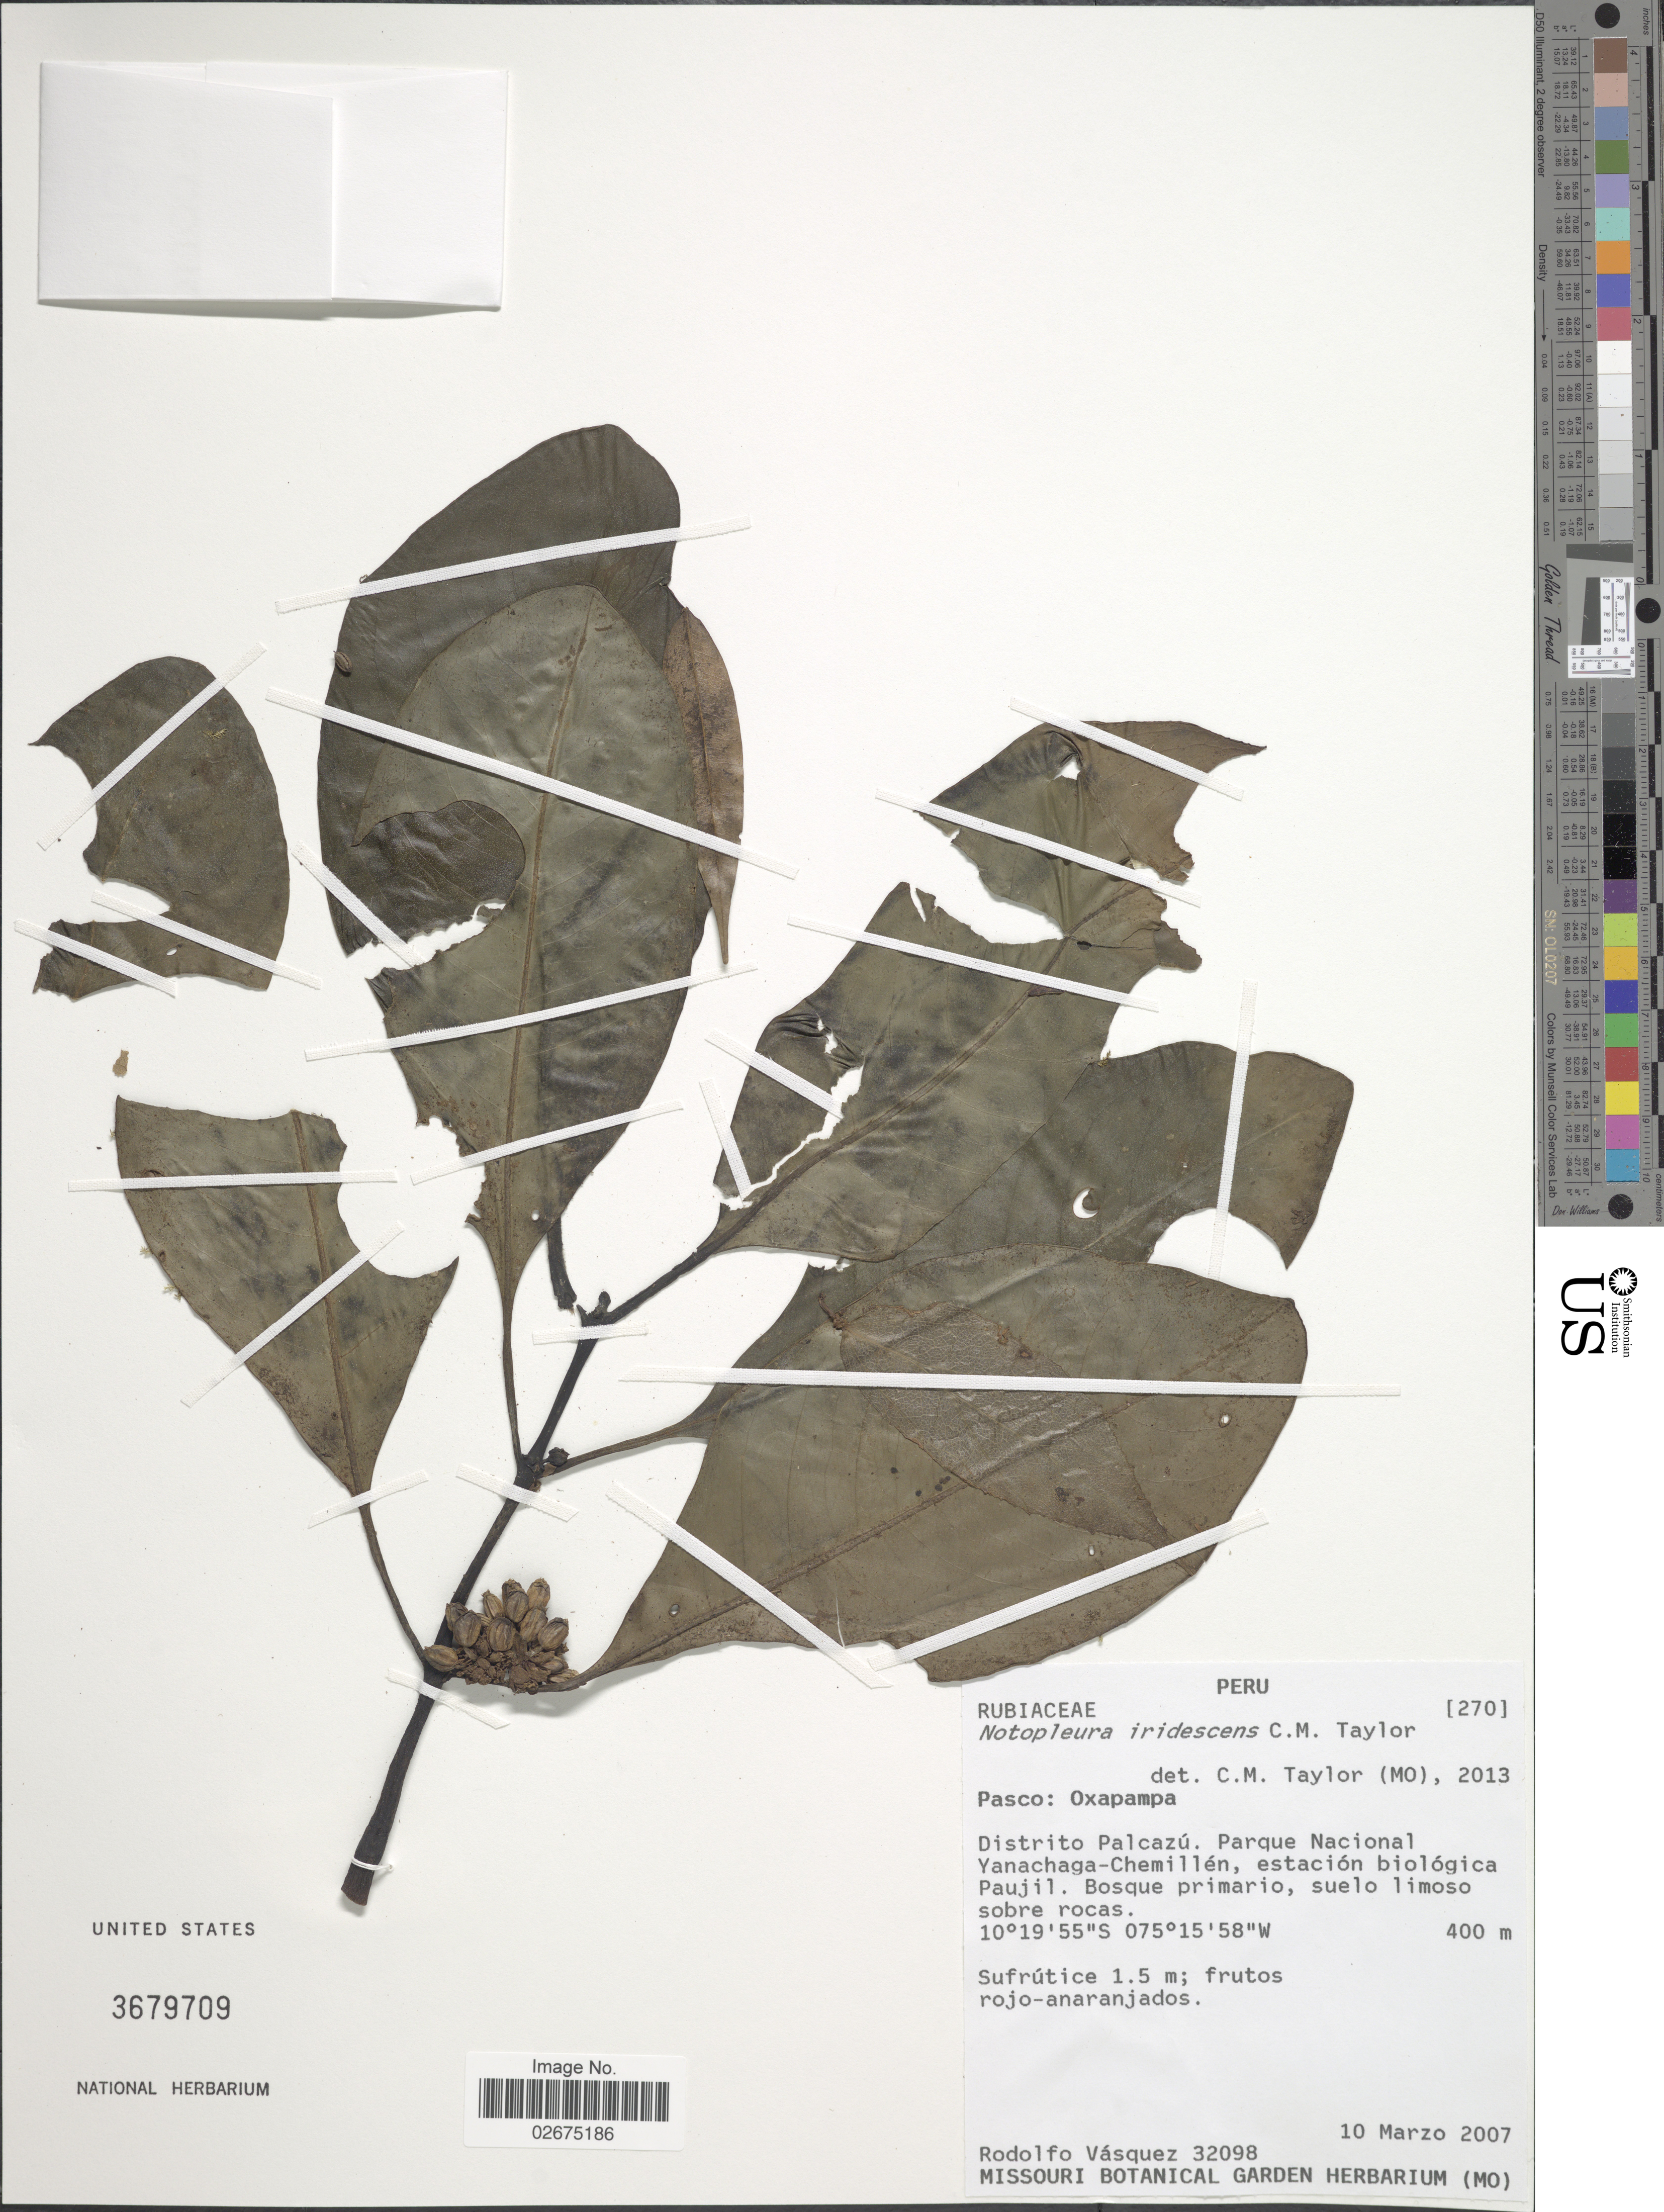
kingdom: Plantae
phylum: Tracheophyta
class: Magnoliopsida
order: Gentianales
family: Rubiaceae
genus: Notopleura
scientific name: Notopleura iridescens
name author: C.M. Taylor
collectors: R. Vásquez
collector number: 32098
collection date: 2007-03-10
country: Peru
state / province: Pasco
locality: Oxapampa. Distrito Palcazu. Parque Nacional Yanachaga-Chemillen, estacion biologica Paujil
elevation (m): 400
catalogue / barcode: US 3679709